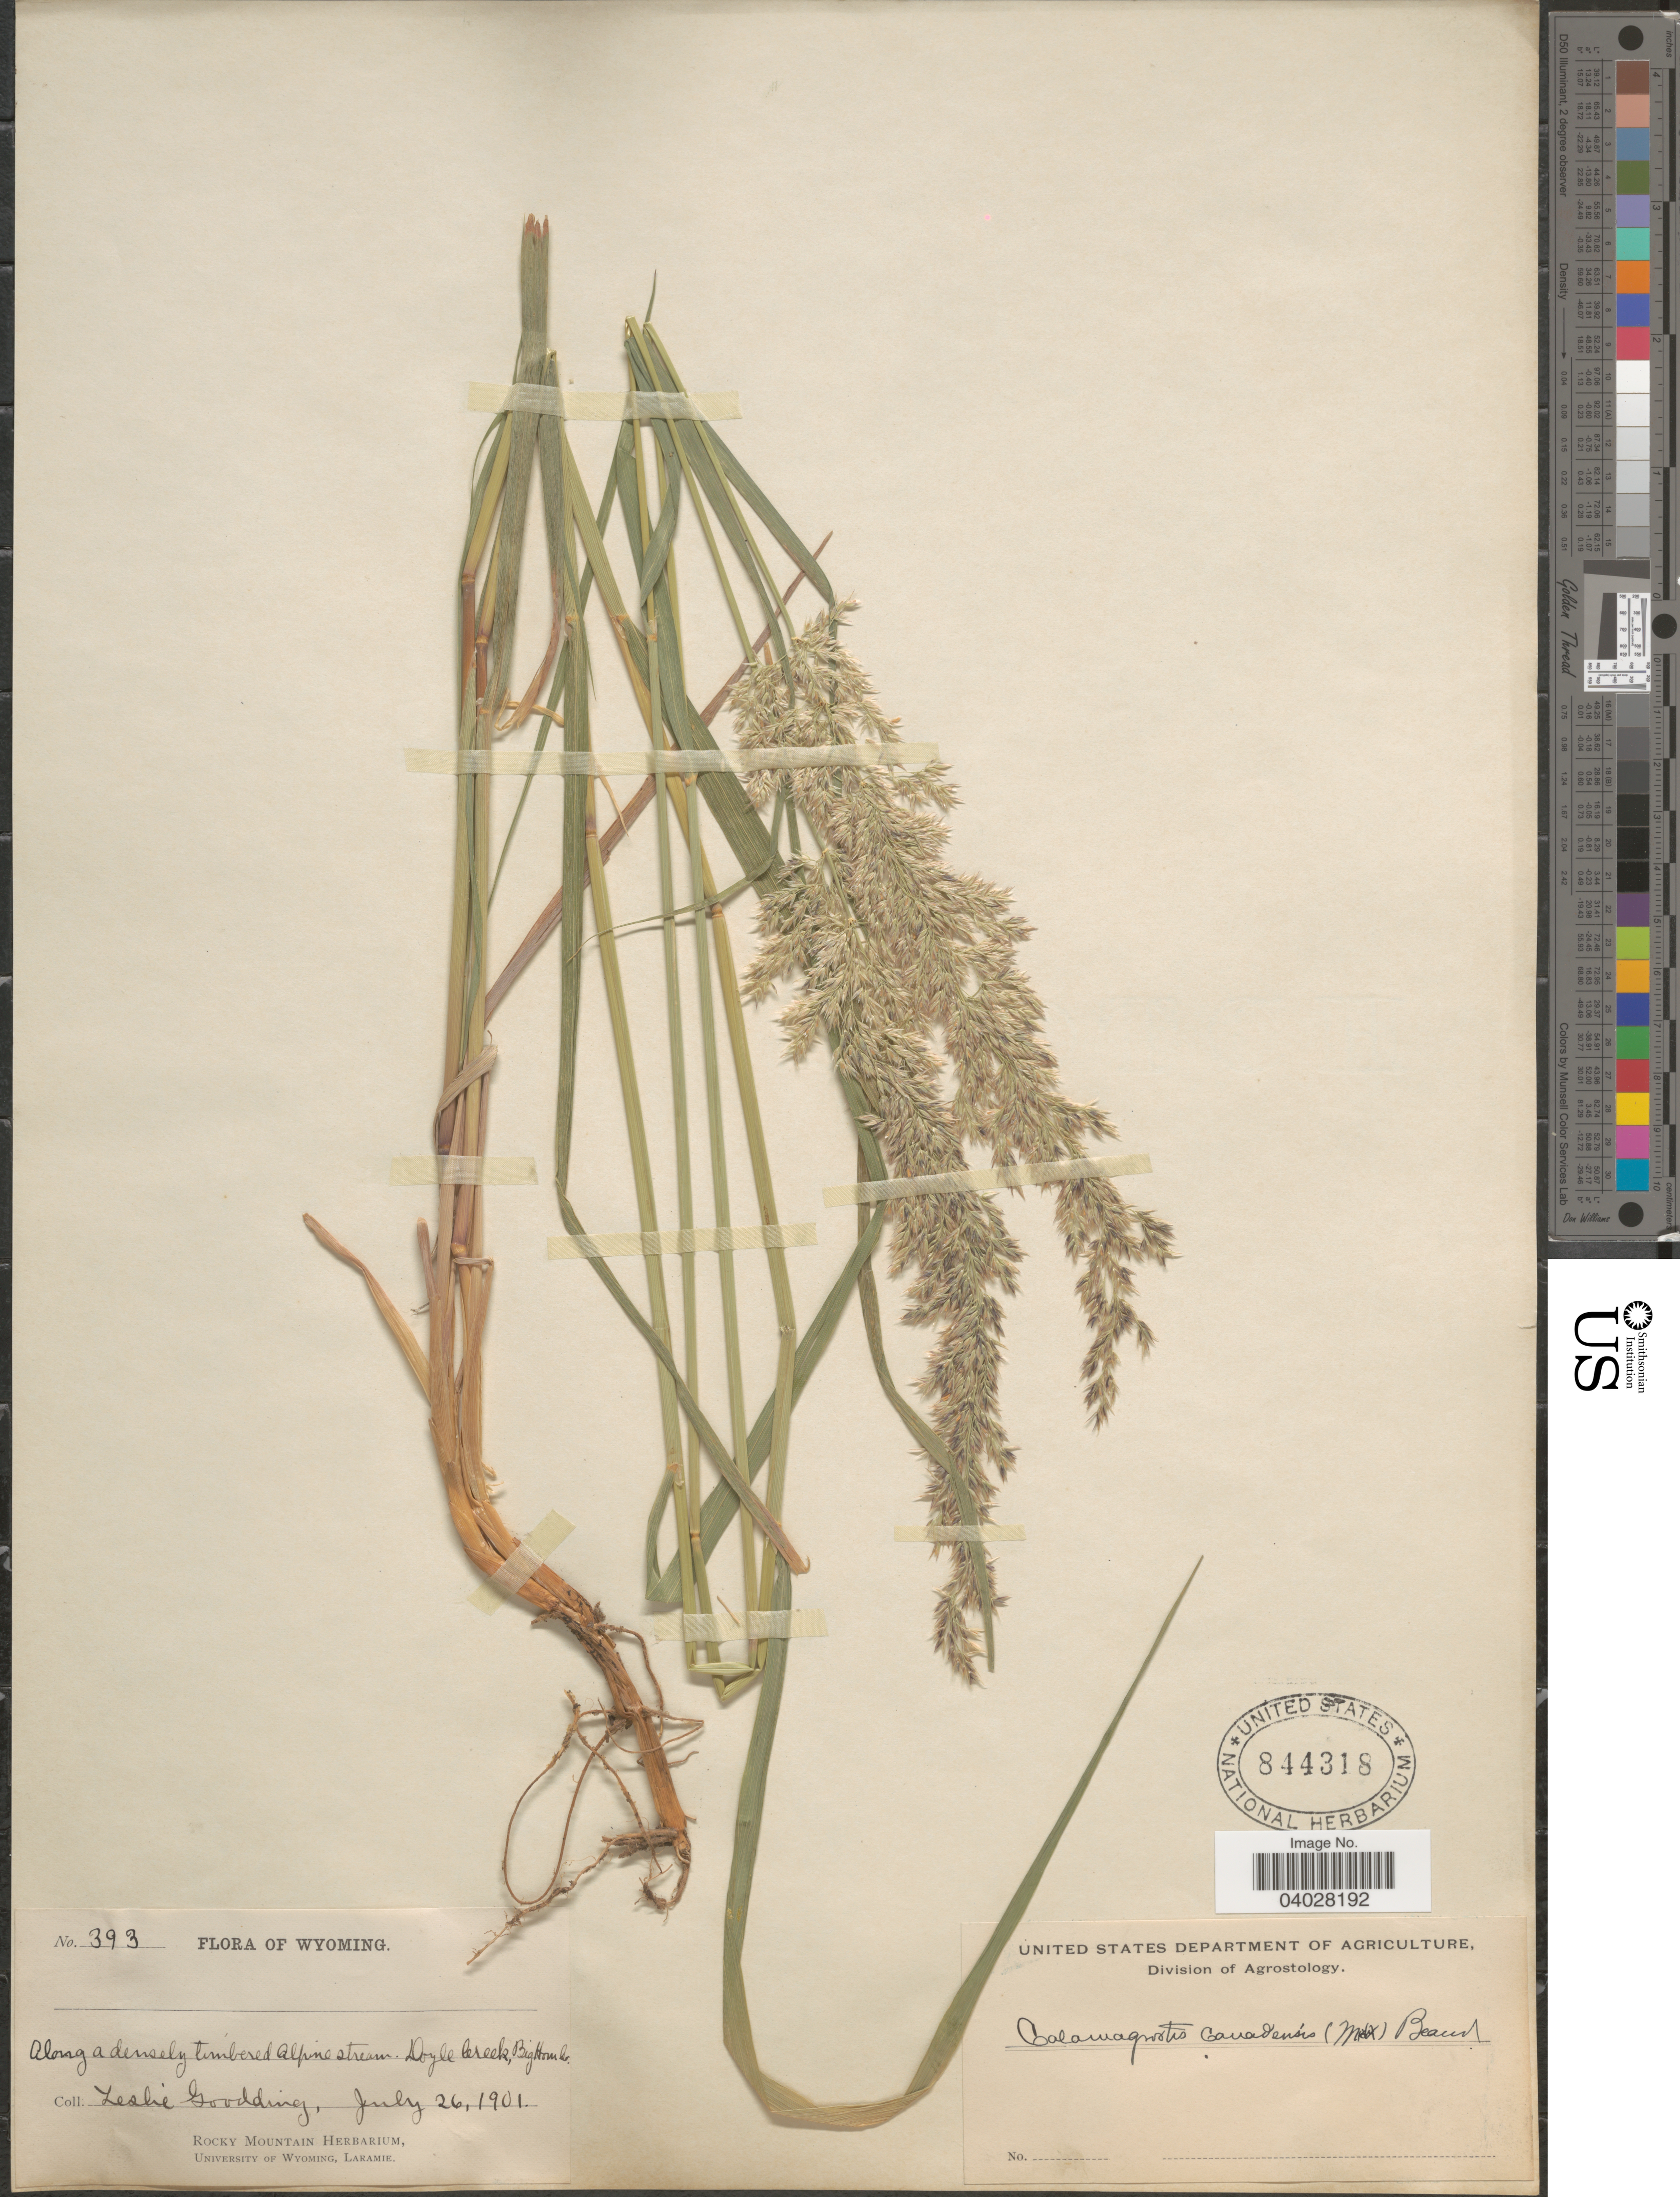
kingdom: Plantae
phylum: Tracheophyta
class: Liliopsida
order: Poales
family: Poaceae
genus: Calamagrostis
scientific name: Calamagrostis canadensis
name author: (Michx.) P. Beauv.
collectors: L. N. Goodding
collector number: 393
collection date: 1901-07-26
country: United States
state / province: Wyoming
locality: Along a densely timbered Alpine stream. Doyle Creek, Big Horn Co.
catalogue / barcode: US 844318